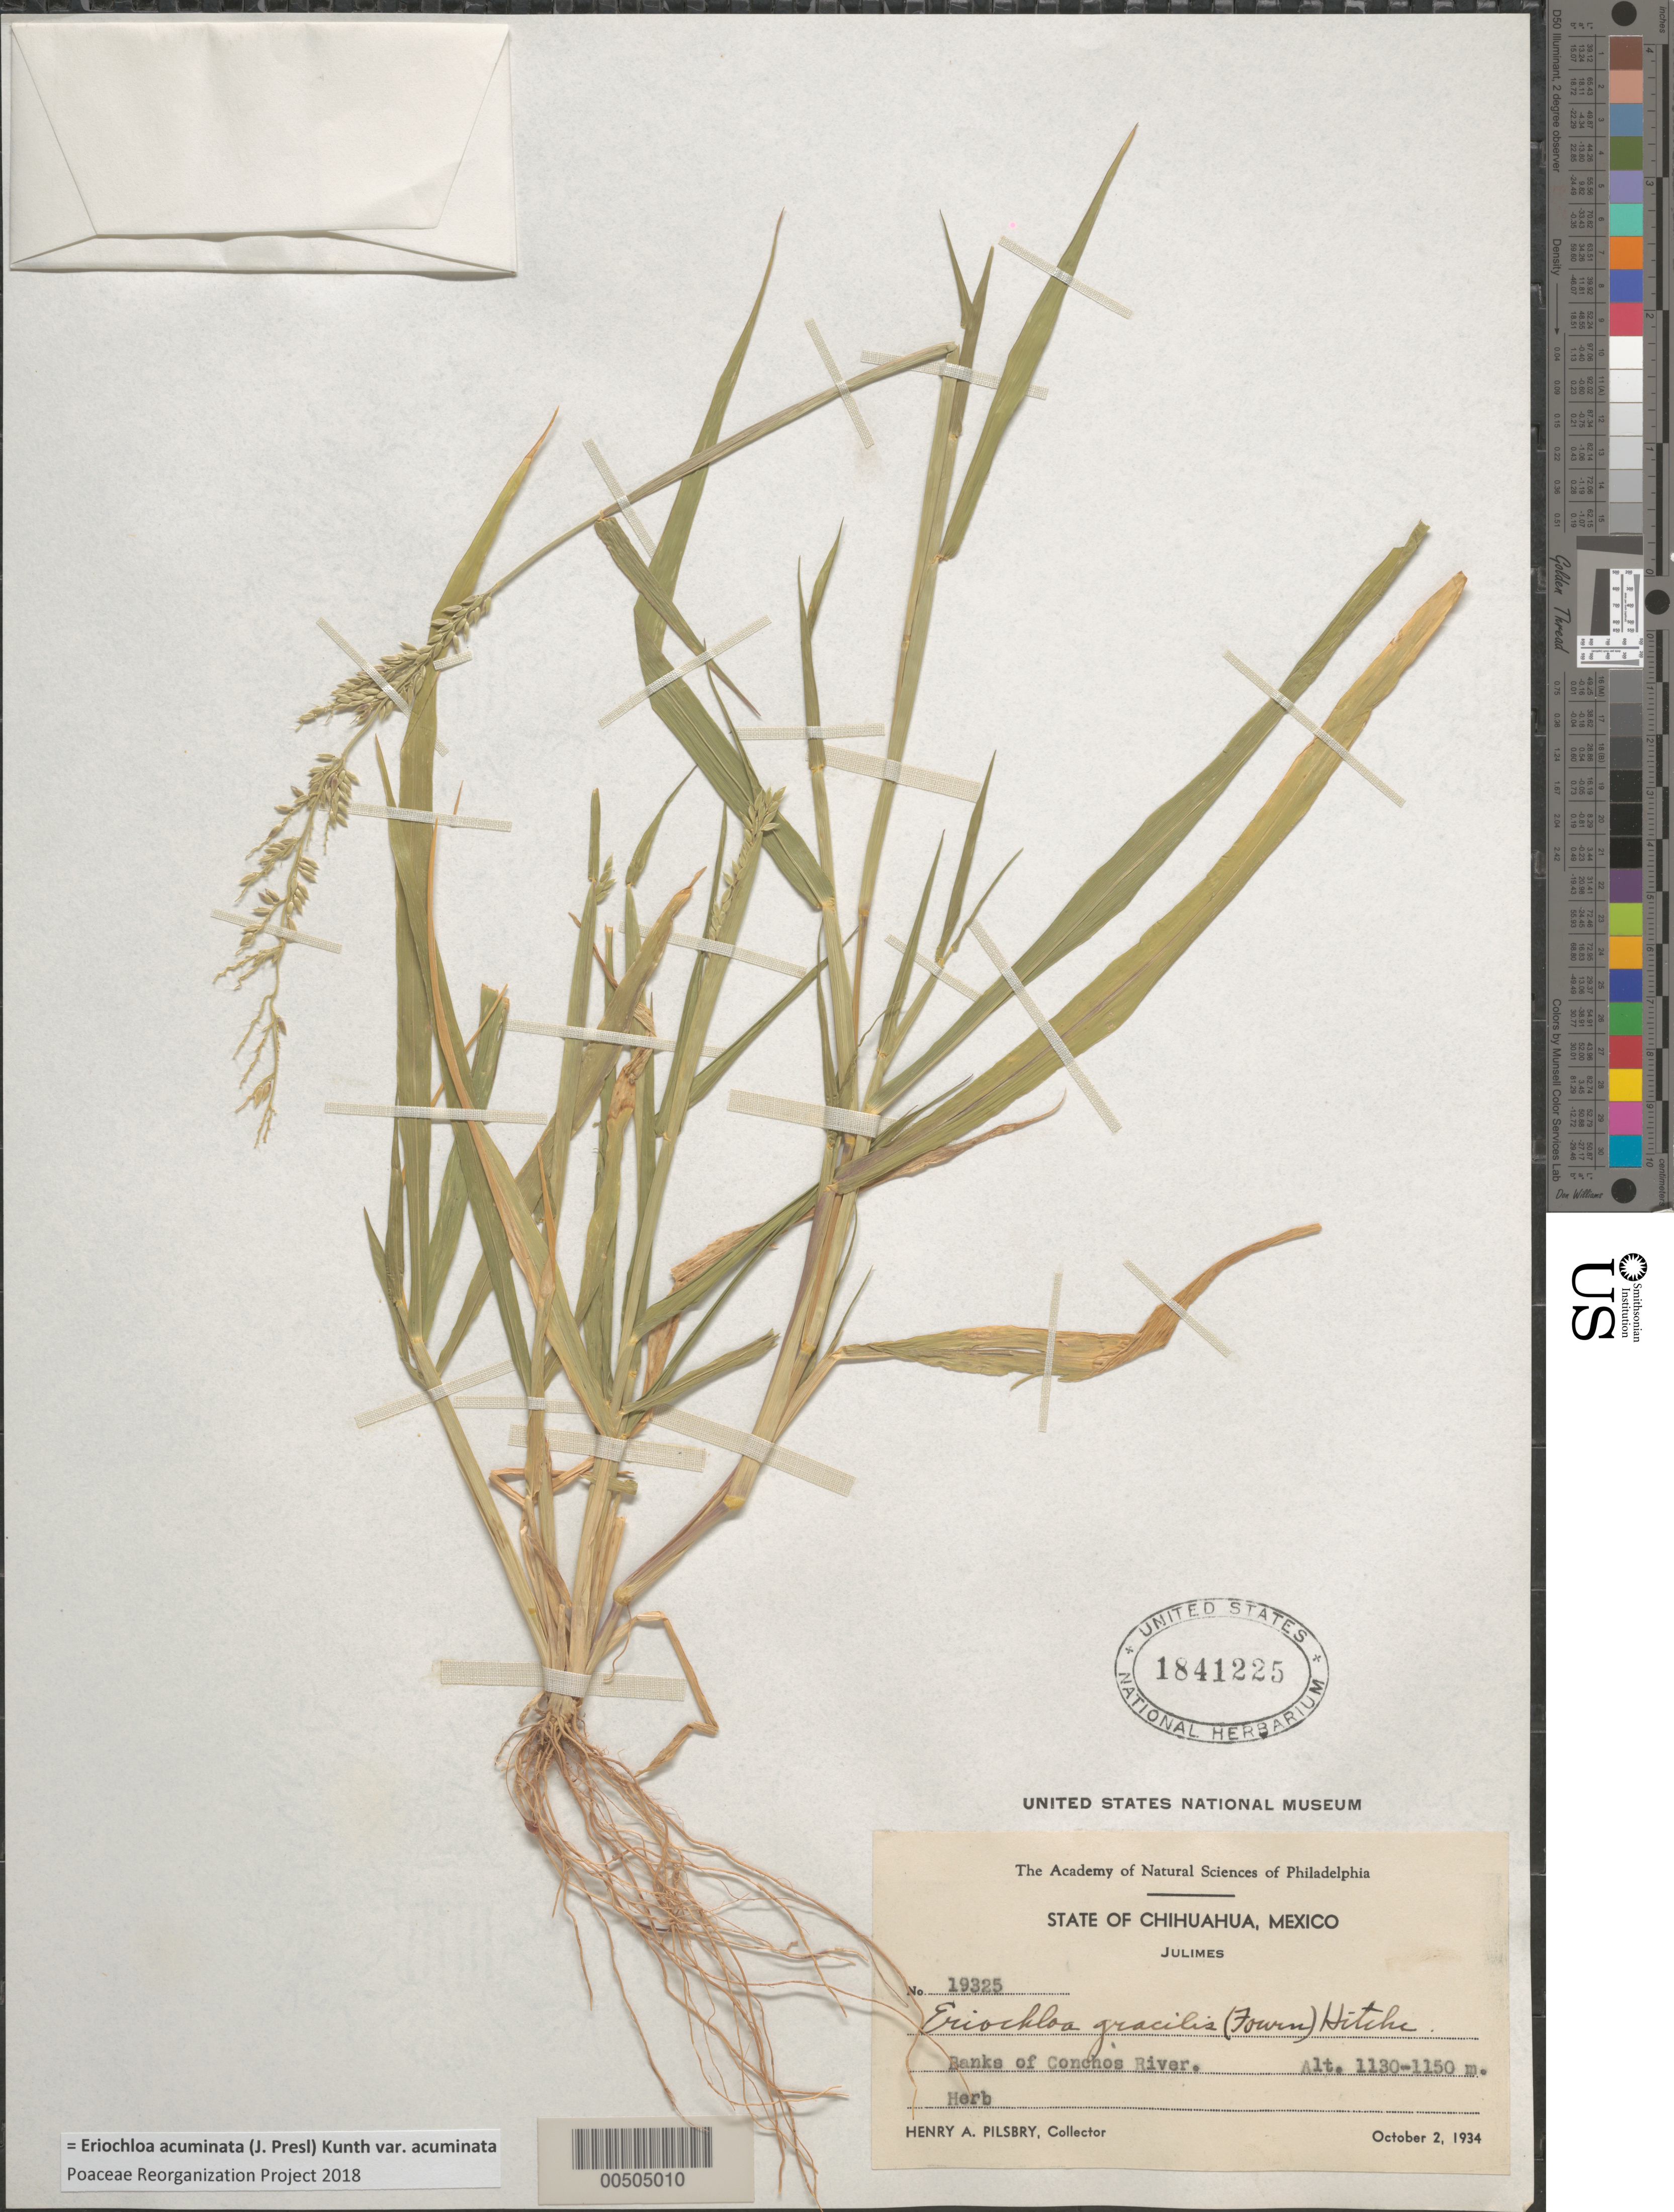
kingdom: Plantae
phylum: Tracheophyta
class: Liliopsida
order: Poales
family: Poaceae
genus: Eriochloa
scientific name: Eriochloa acuminata var. acuminata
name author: (J. Presl) Kunth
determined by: Poaceae Reorganization Project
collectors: H. Pilsbry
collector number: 19325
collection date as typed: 2 Oct 1934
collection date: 1934-10-02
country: Mexico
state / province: Chihuahua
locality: Banks of Conchos River, Julimes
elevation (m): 1130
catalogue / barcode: US 1841225